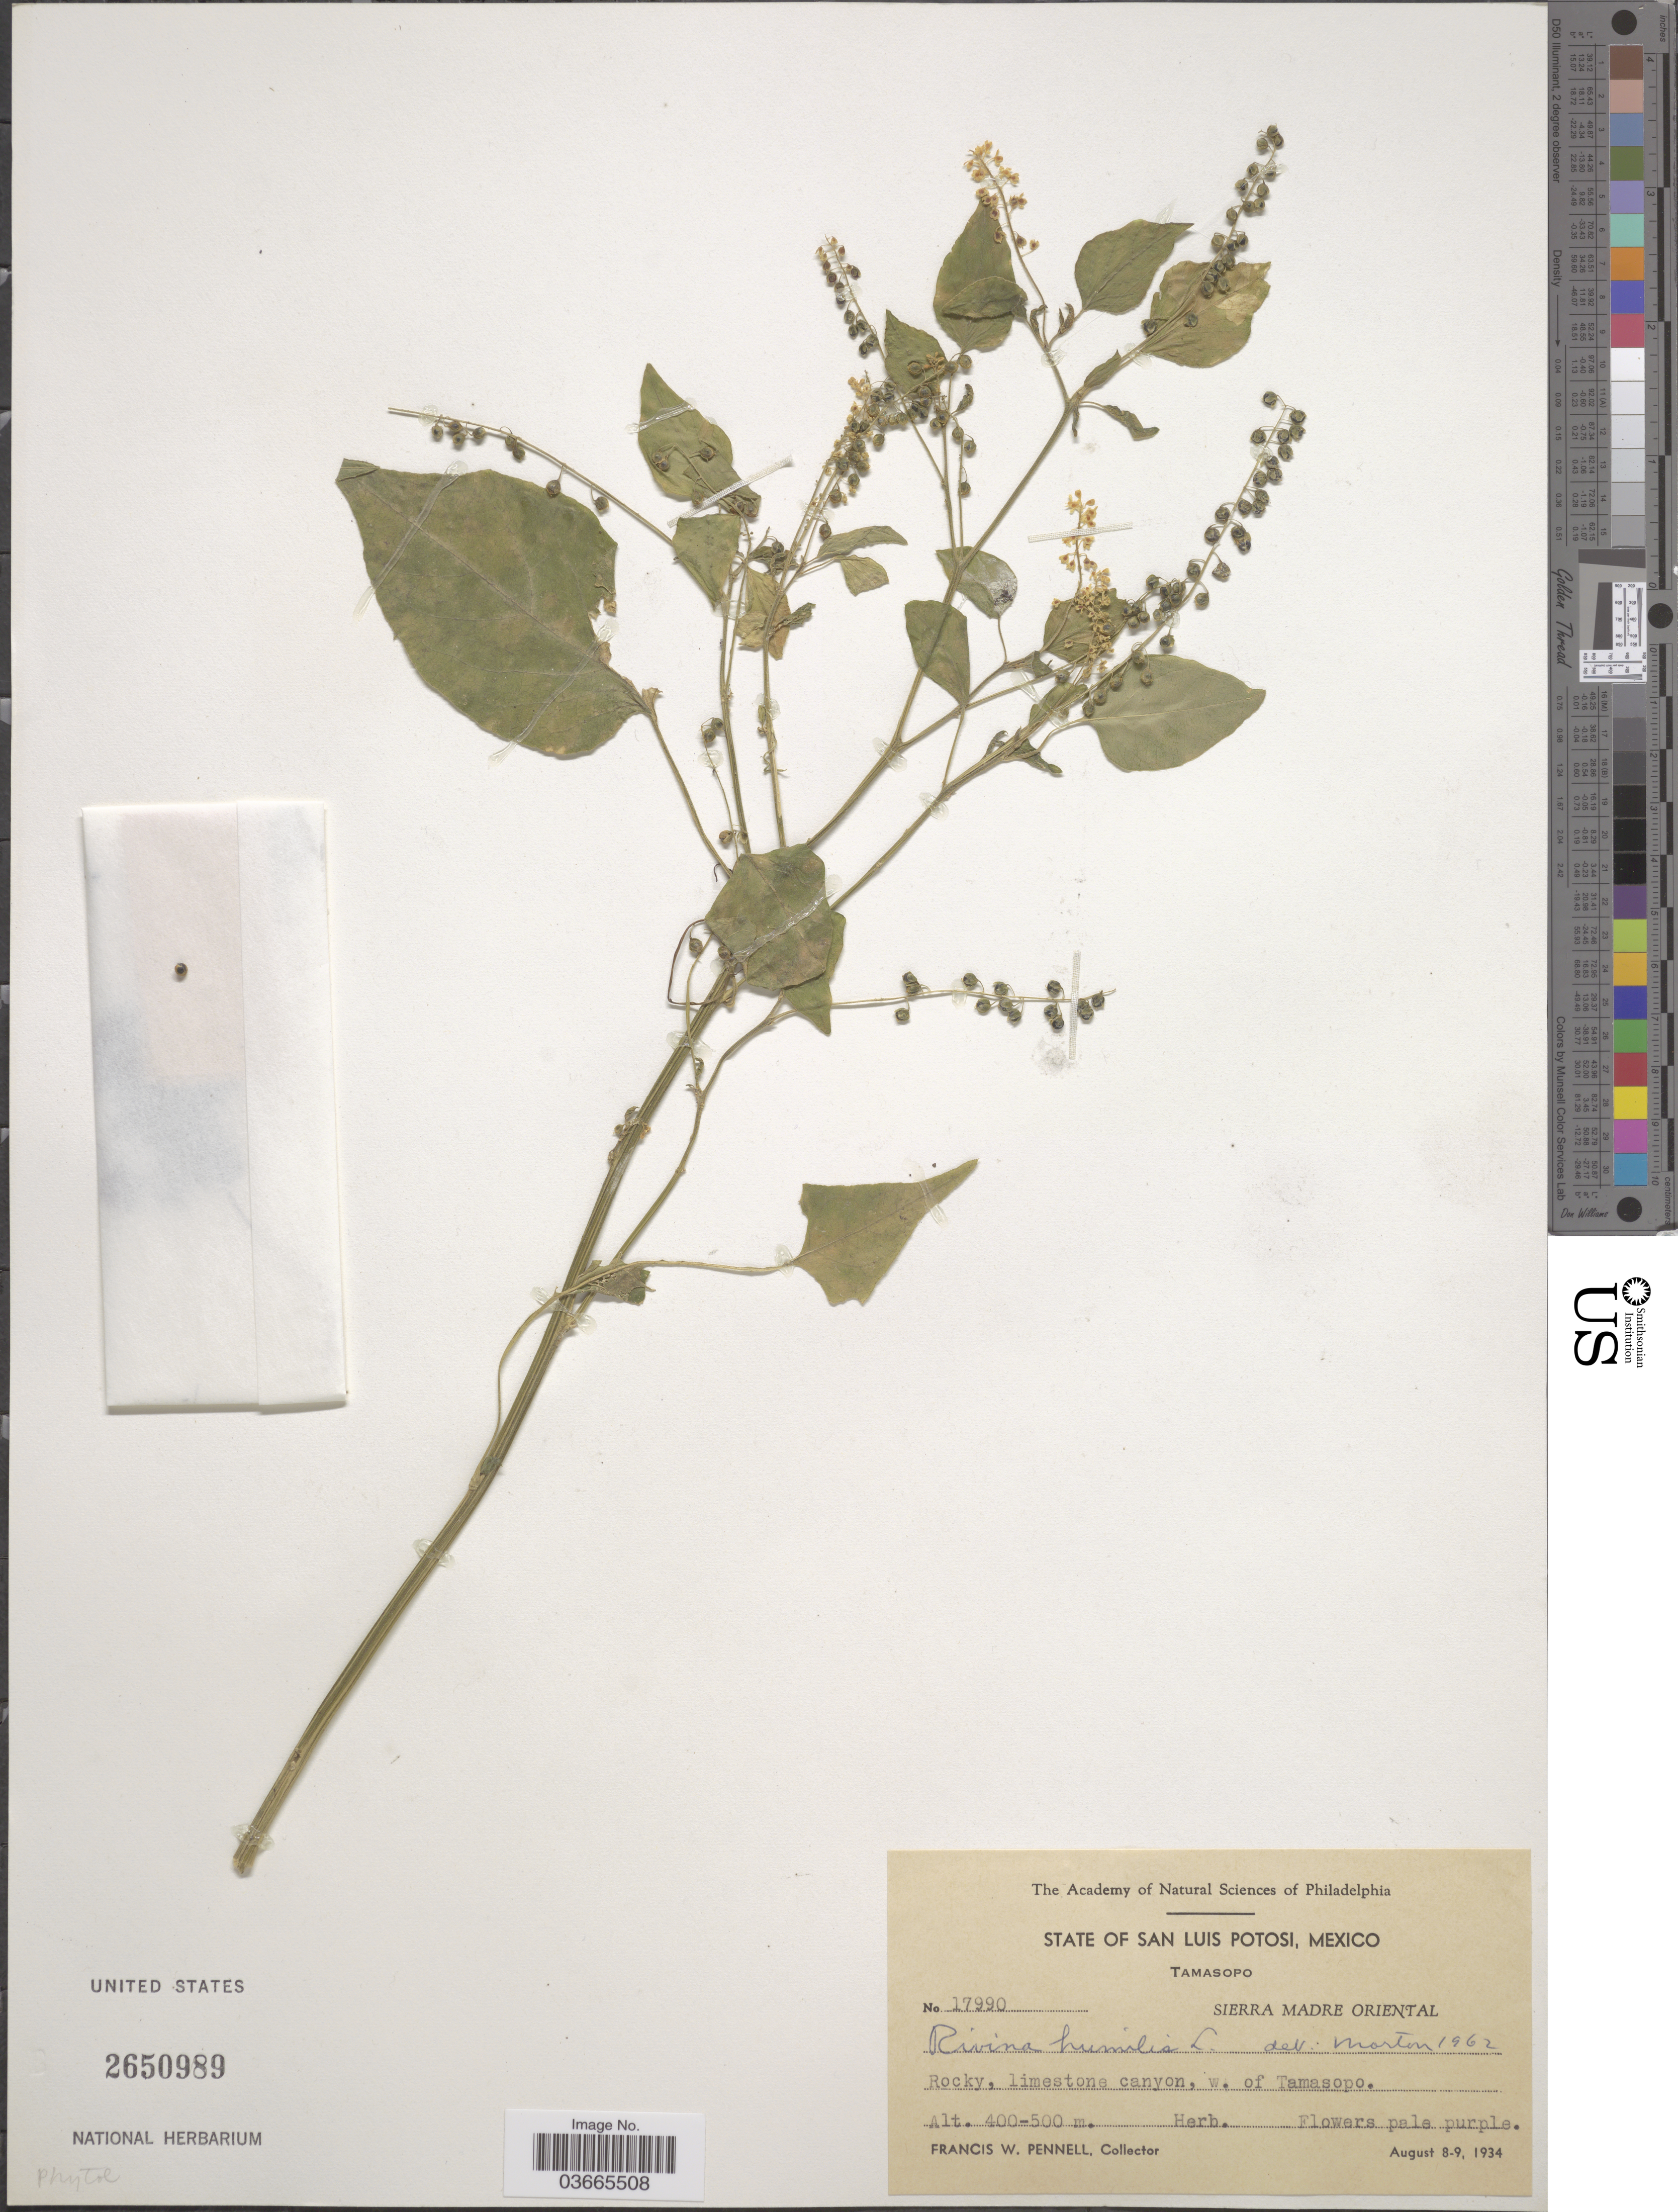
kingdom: Plantae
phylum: Tracheophyta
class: Magnoliopsida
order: Caryophyllales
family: Phytolaccaceae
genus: Rivina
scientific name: Rivina humilis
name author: L.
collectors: F. W. Pennell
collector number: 17990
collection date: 1934-08-08/1934-08-09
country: Mexico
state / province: San Luis Potosí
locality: Tamasopo. Sierra Madre Oriental. W. of Tamasopo.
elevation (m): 400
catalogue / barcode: US 2650989